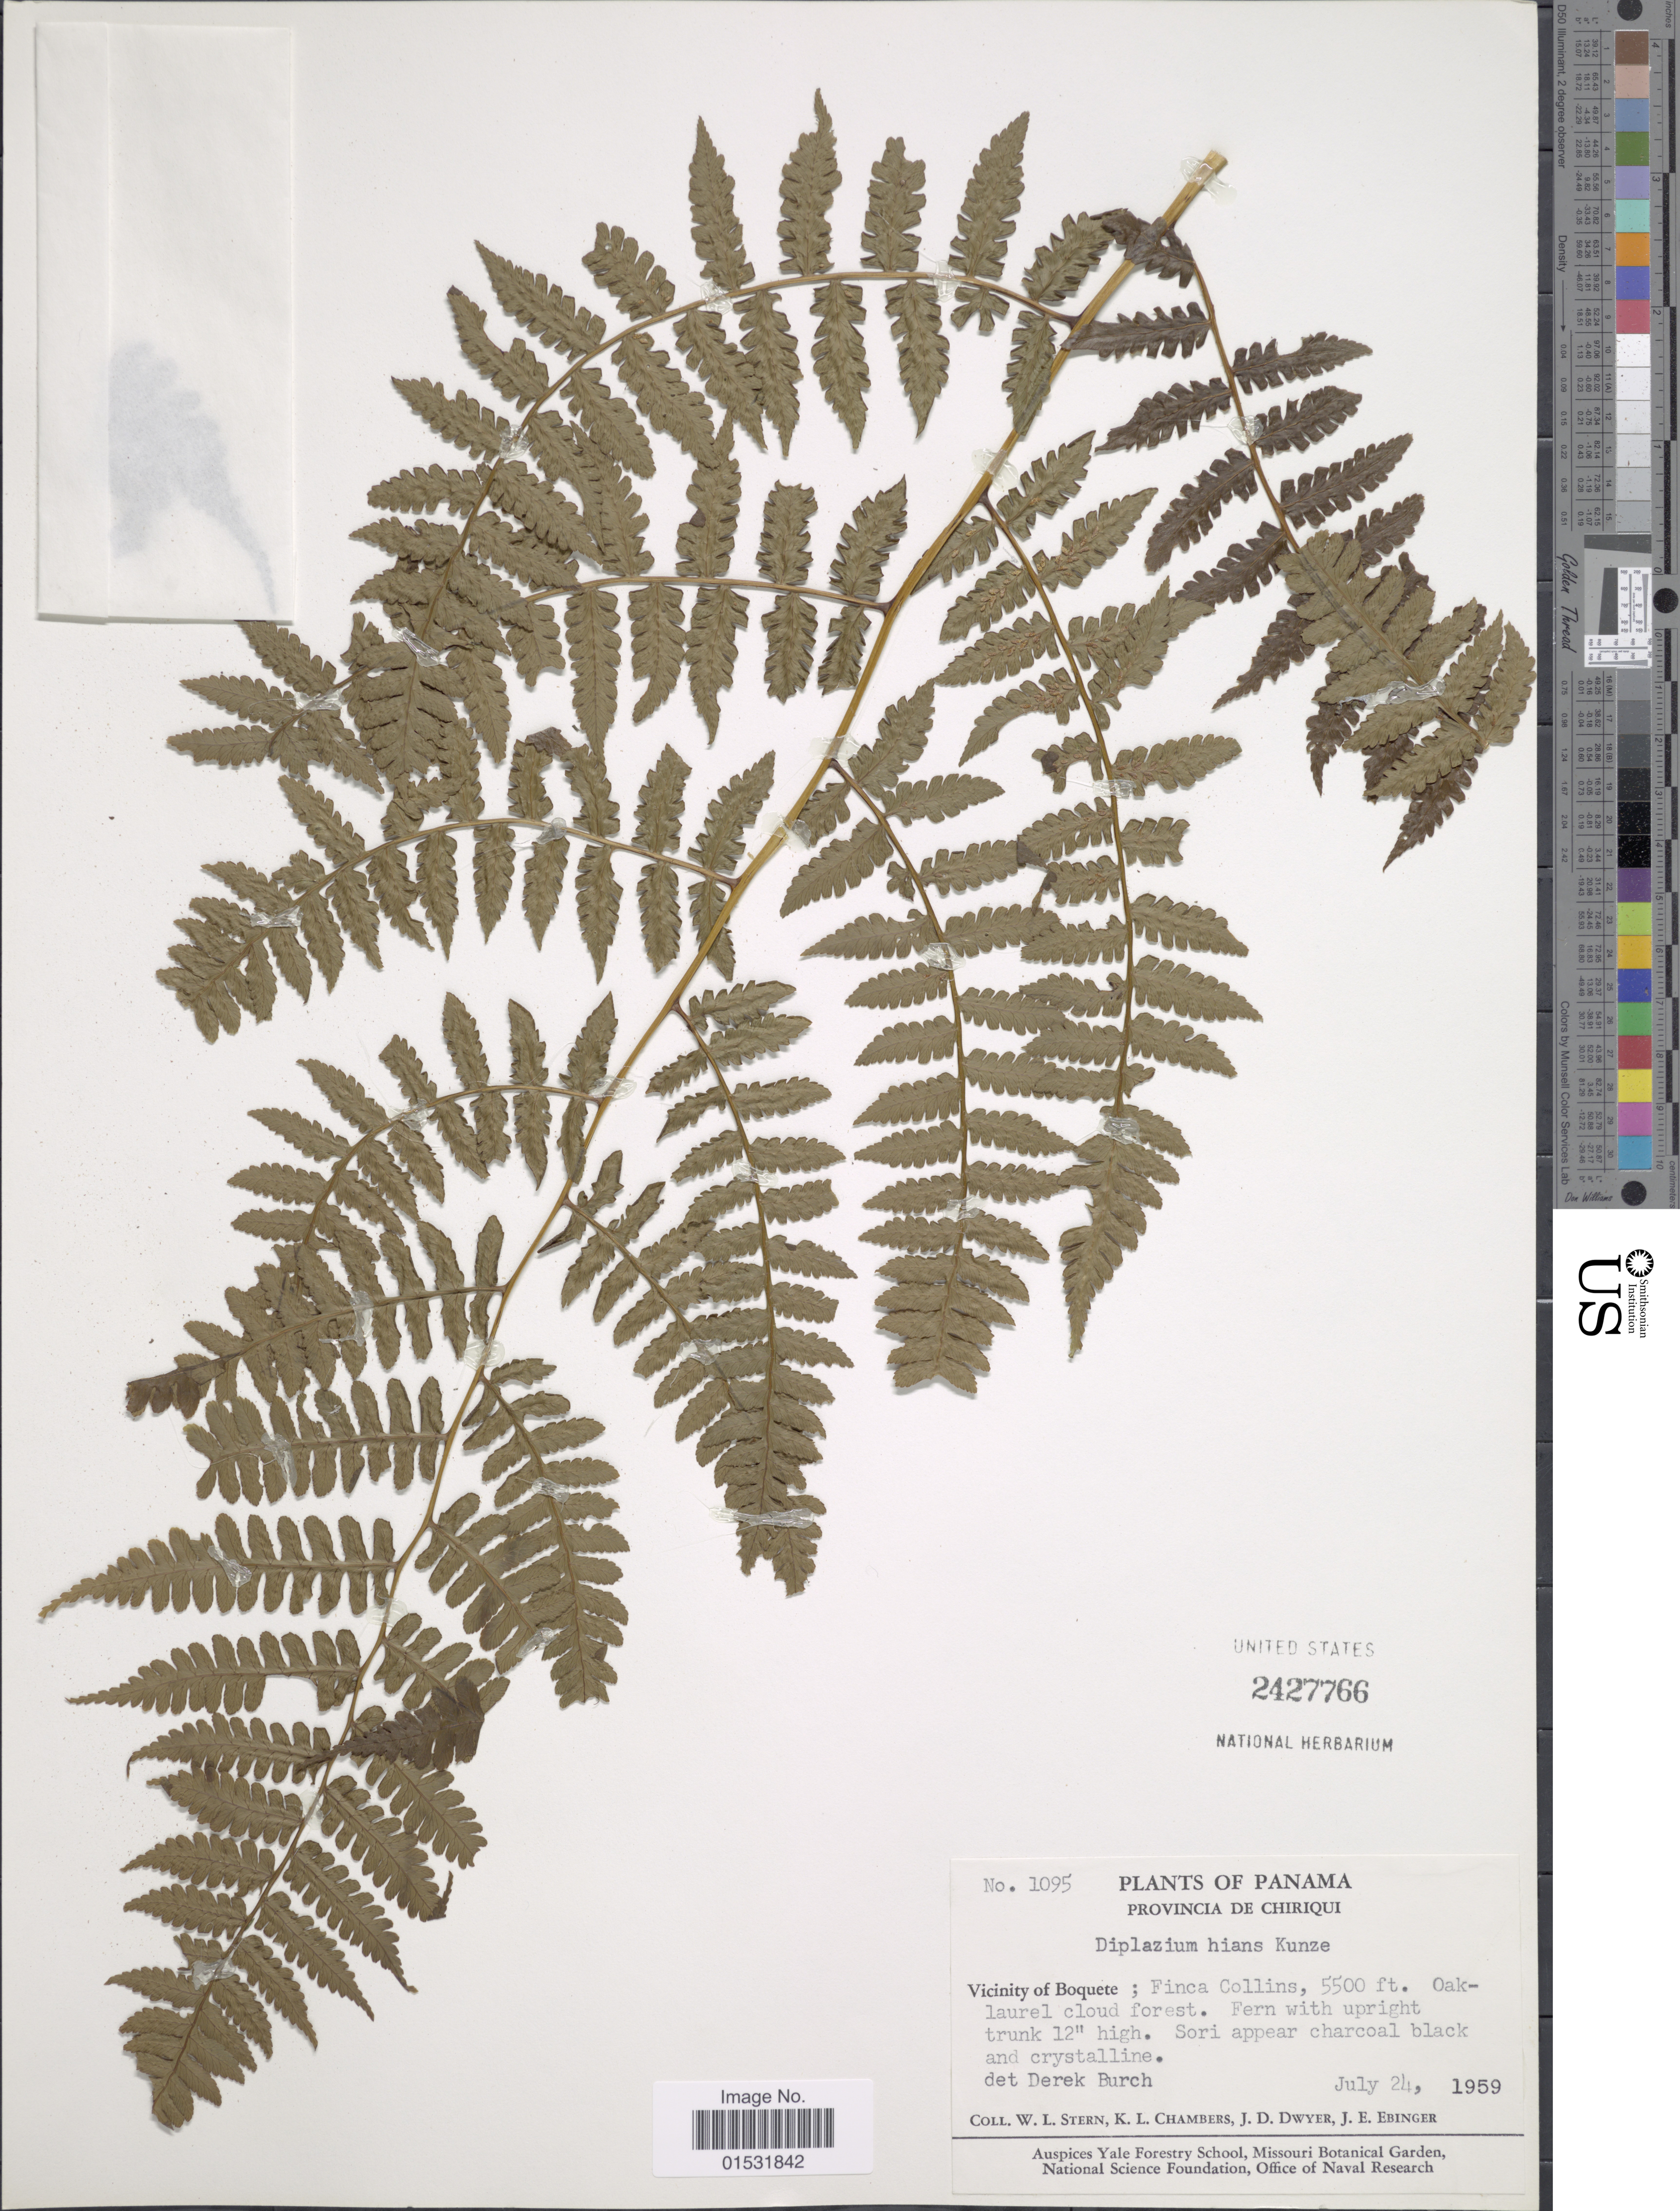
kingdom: Plantae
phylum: Tracheophyta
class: Polypodiopsida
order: Polypodiales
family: Athyriaceae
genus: Diplazium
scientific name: Diplazium hians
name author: Kunze ex Klotzsch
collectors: W. L. Stern, K. Chambers, J. Dwyer & J. Ebinger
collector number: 1095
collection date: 1959-07-24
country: Panama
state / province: Chiriqui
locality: Vicinity of Boquete; Finca Collins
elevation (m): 1676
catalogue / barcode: US 2427766